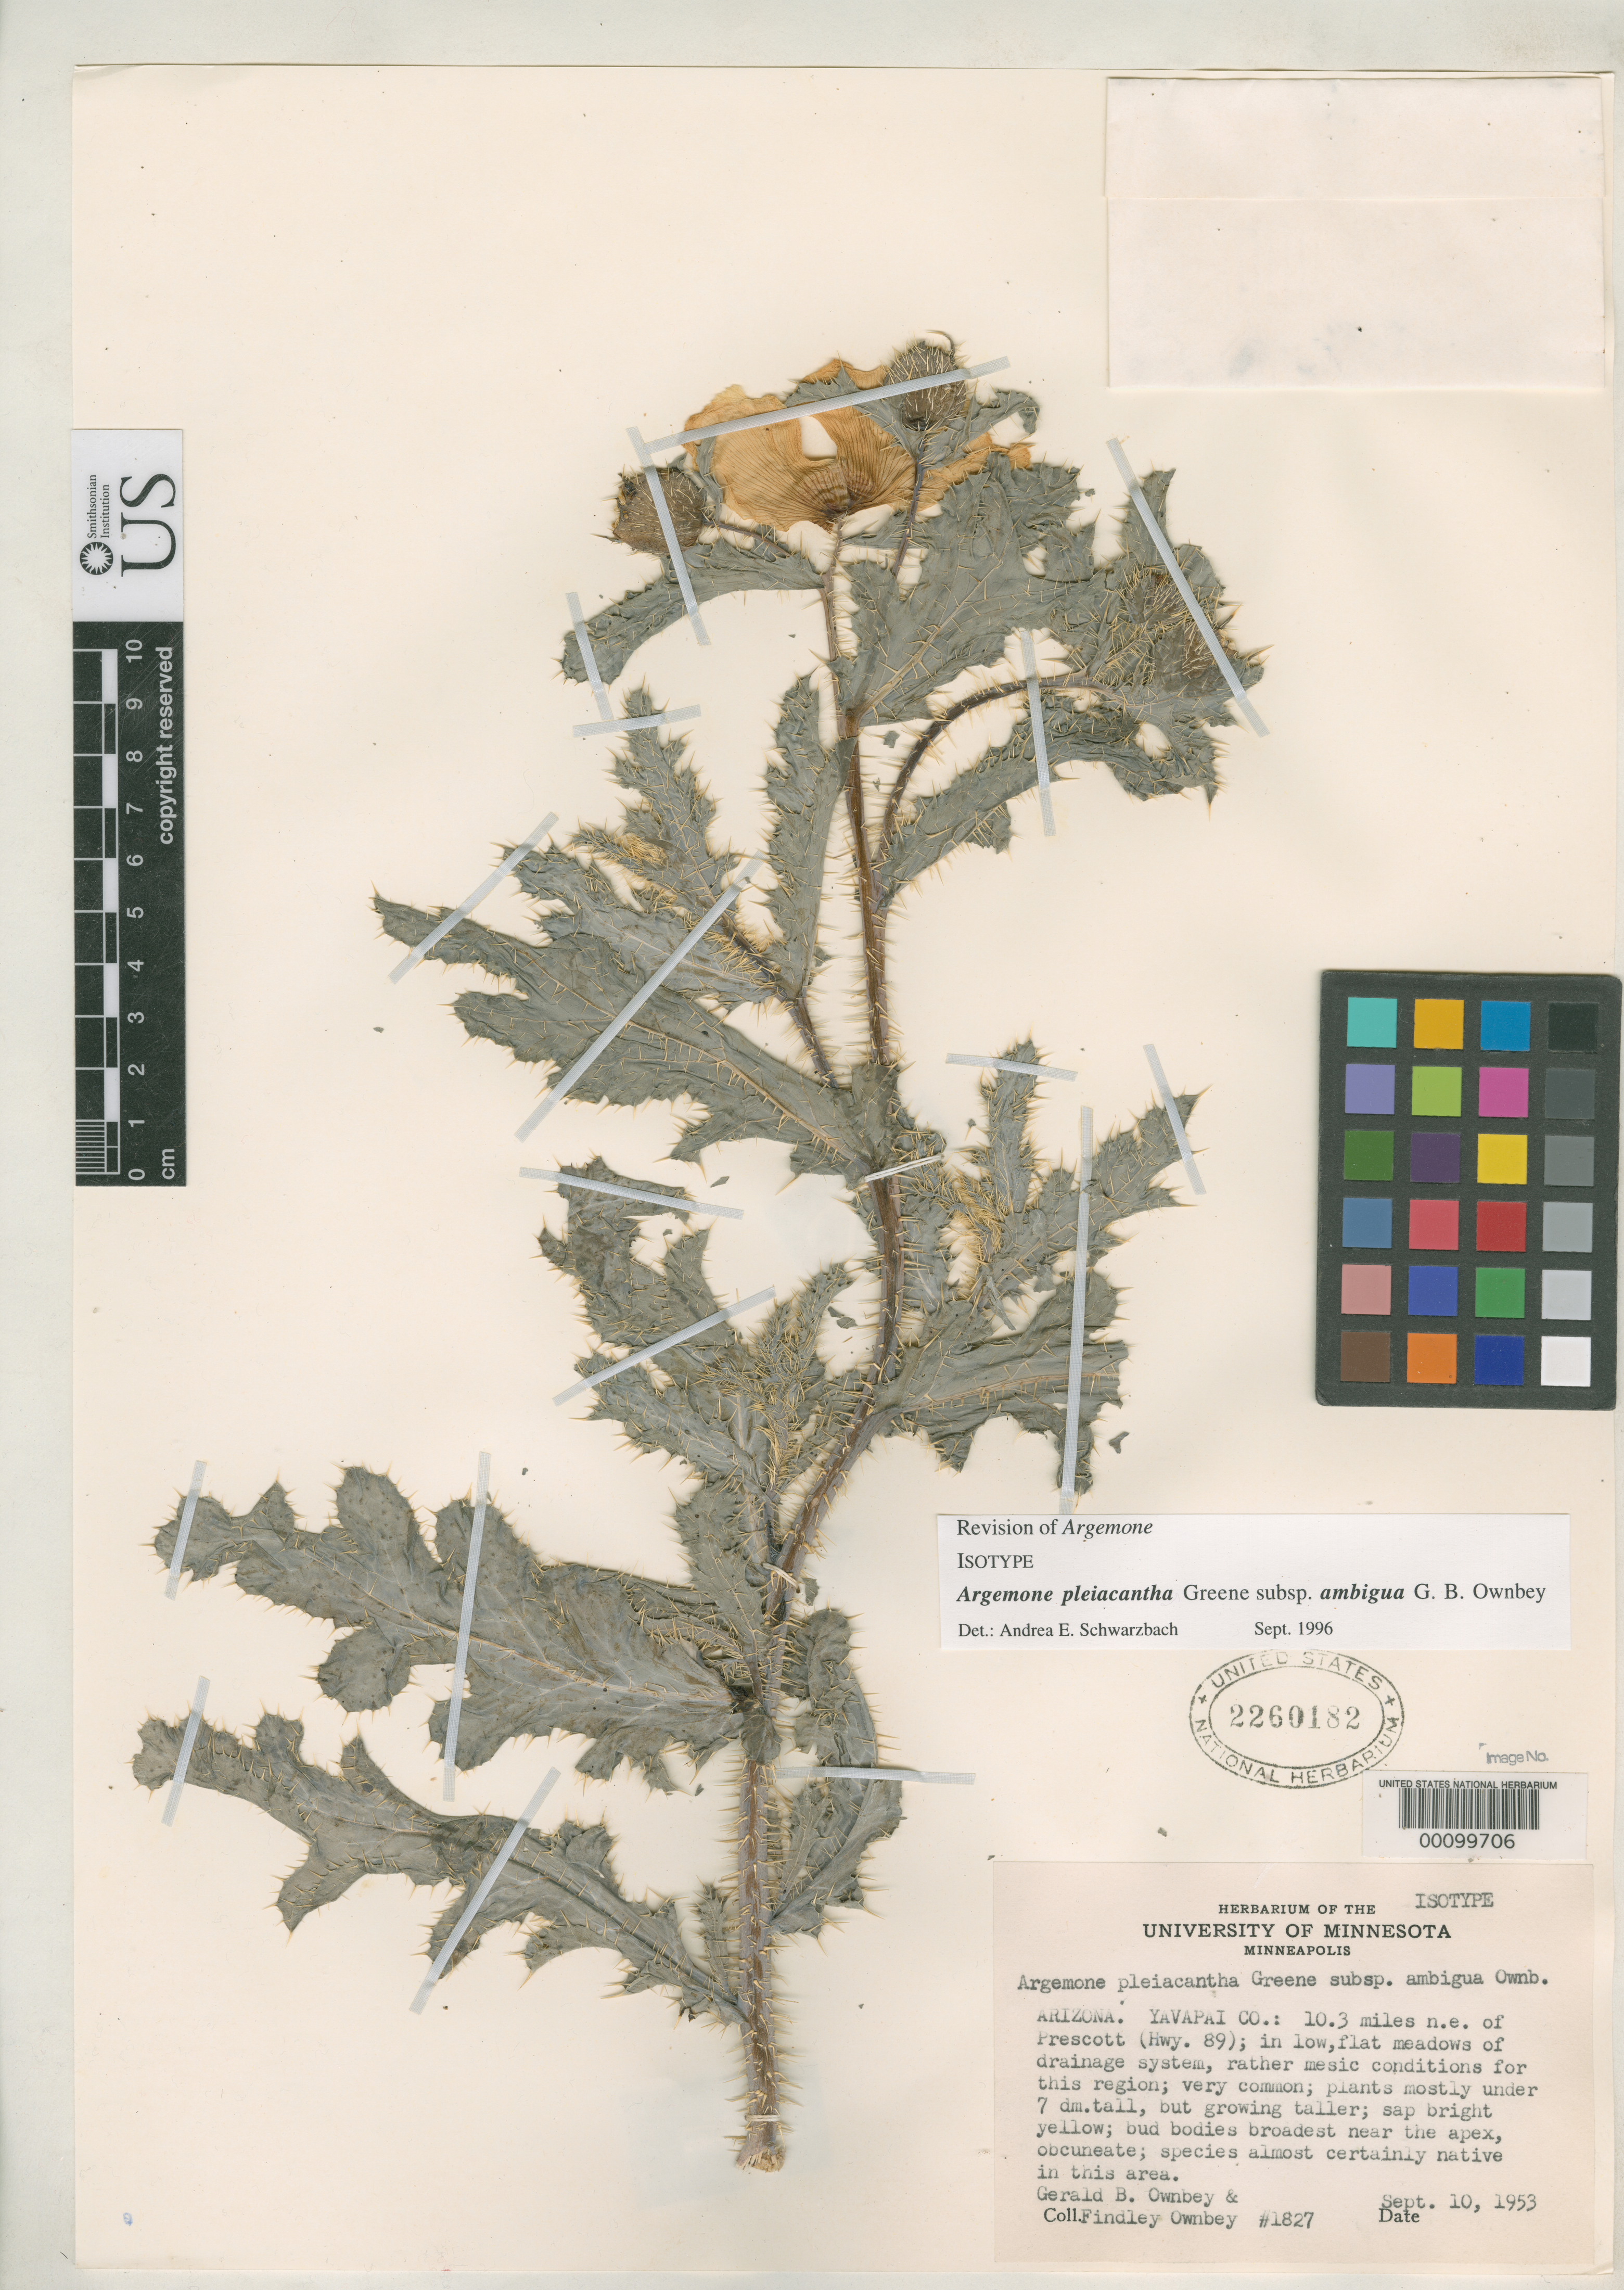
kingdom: Plantae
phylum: Tracheophyta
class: Magnoliopsida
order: Ranunculales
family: Papaveraceae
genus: Argemone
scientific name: Argemone pleiacantha subsp. ambigua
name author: G.B. Ownbey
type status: Isotype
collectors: G. B. Ownbey & F. Ownbey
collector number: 1827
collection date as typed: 10 Sep 1953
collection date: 1953-09-10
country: United States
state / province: Arizona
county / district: Yavapai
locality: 10.3 mi NE of Prescott (Hwy 89).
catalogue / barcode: US 2260182